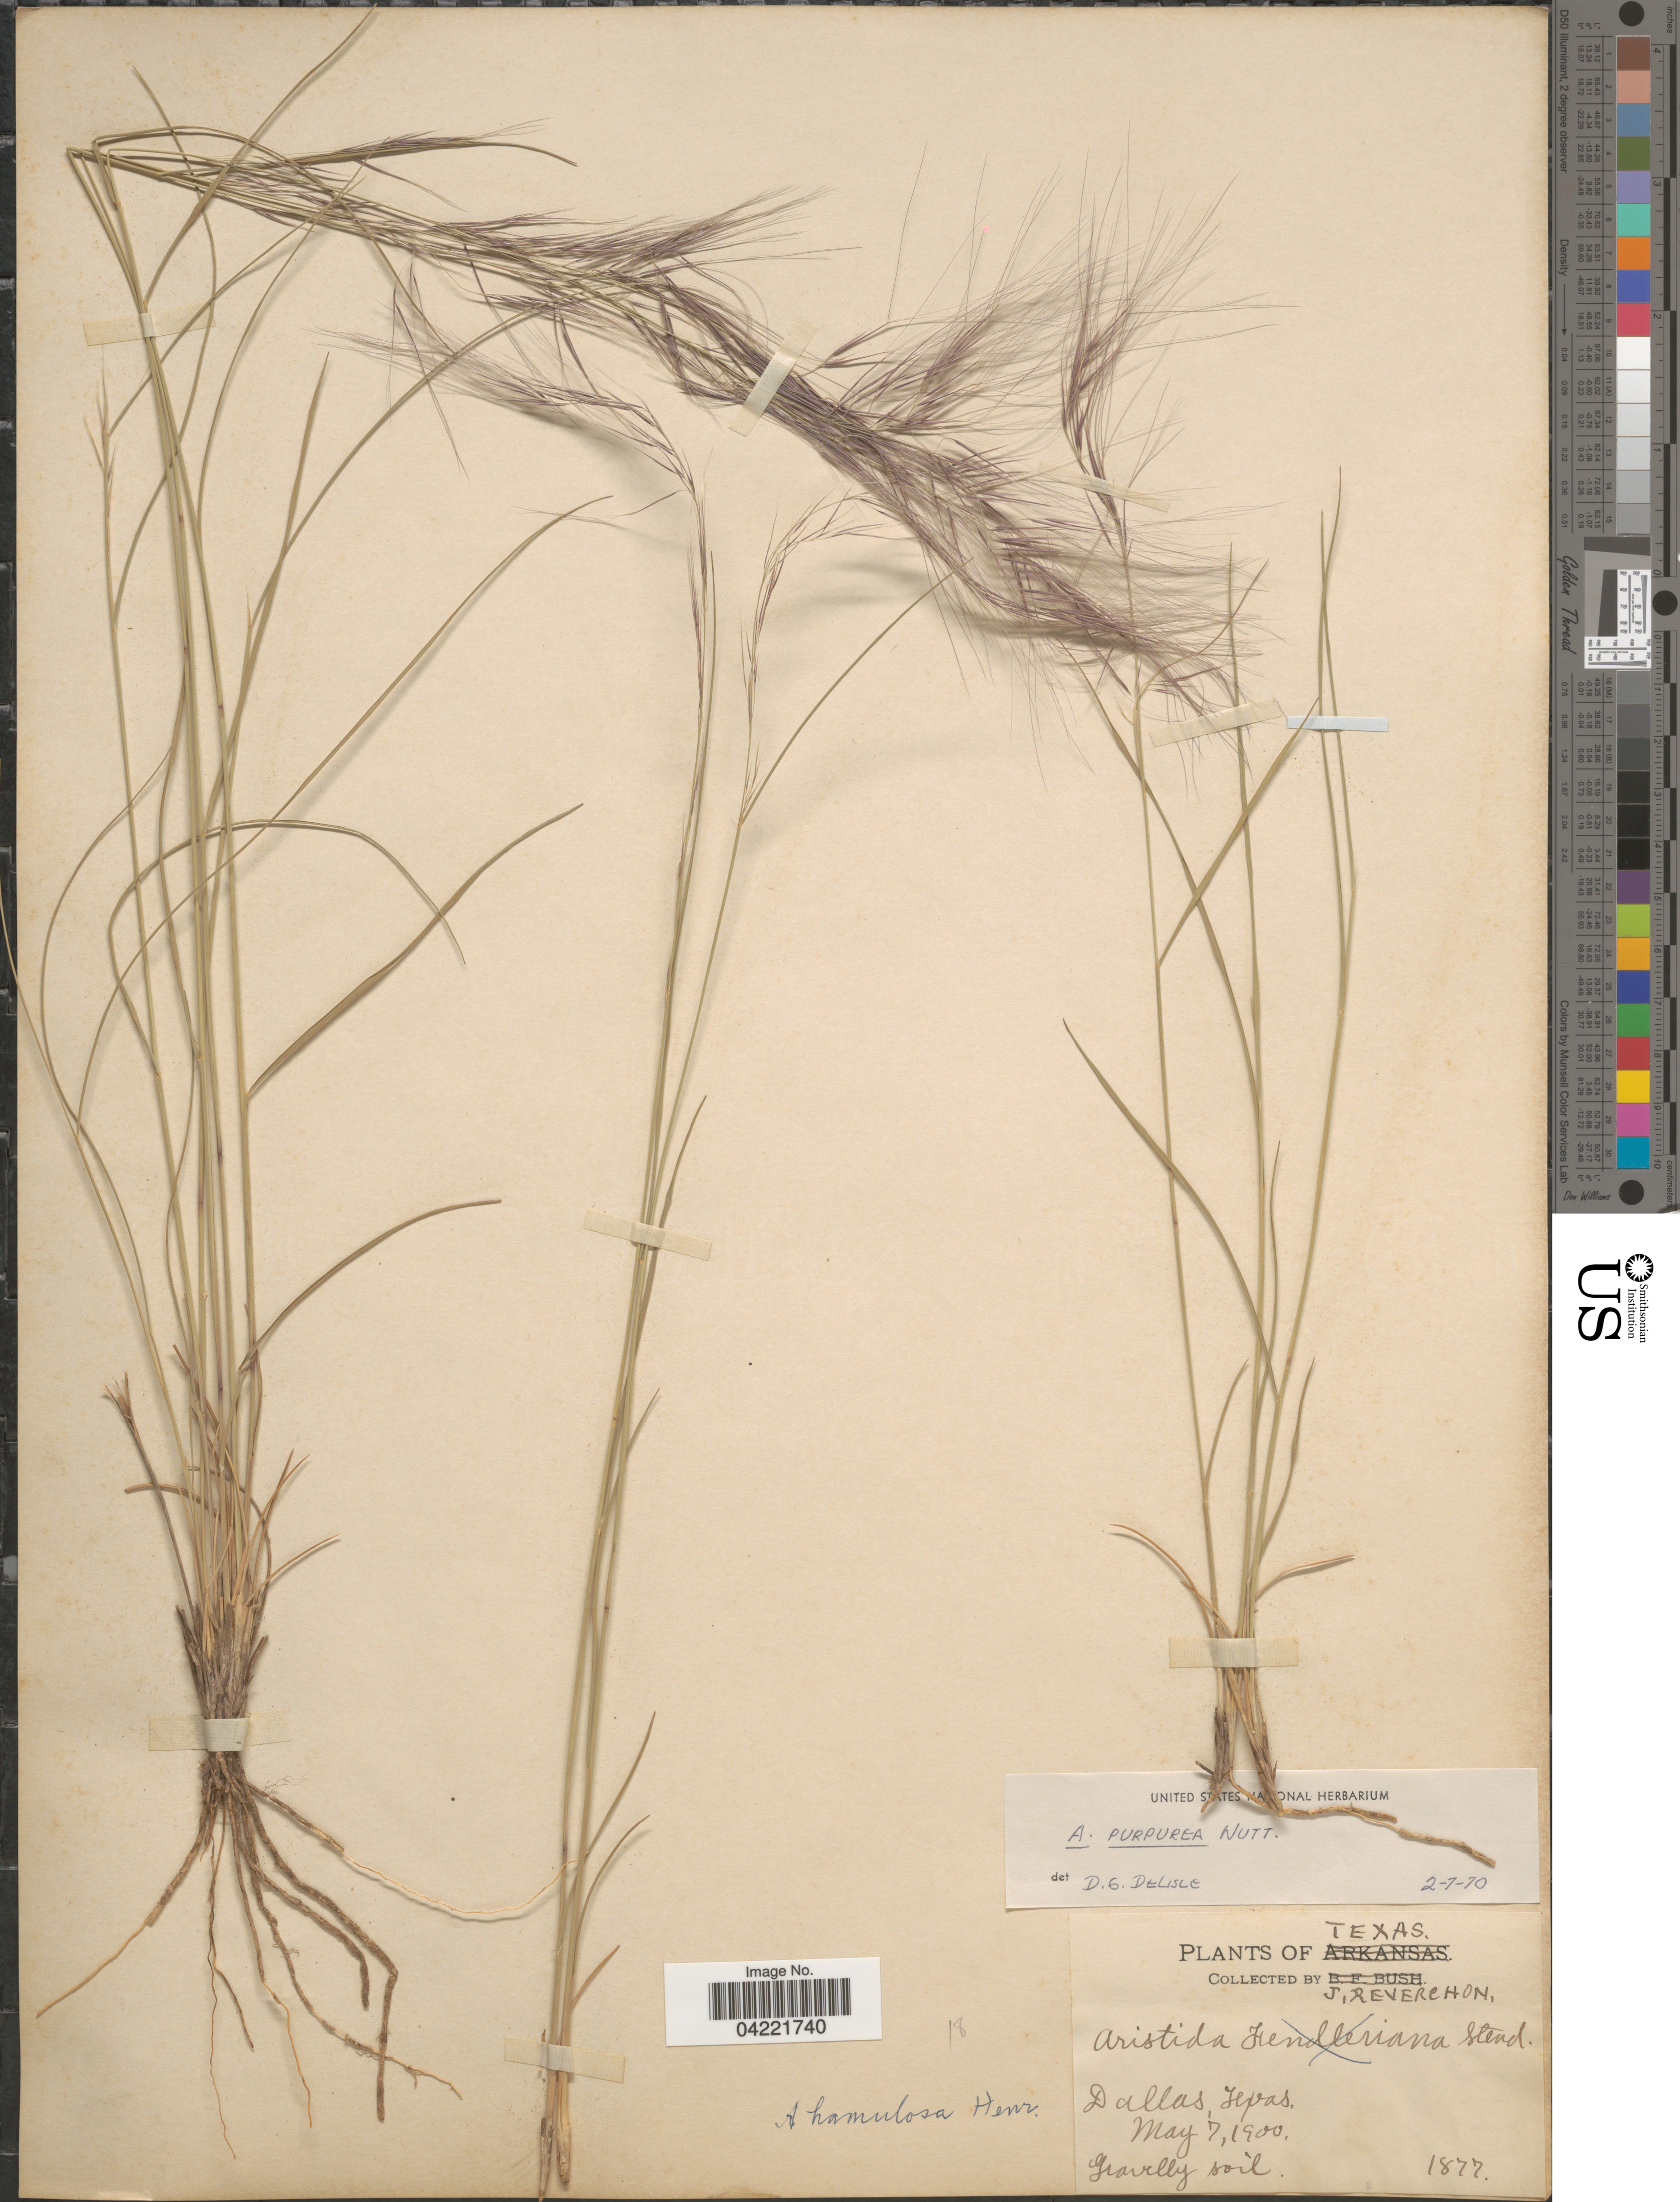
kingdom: Plantae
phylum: Tracheophyta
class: Liliopsida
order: Poales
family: Poaceae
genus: Aristida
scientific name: Aristida purpurea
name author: Nutt.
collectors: J. Reverchon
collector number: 1877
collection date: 1900-05-07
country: United States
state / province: Texas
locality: Dallas.